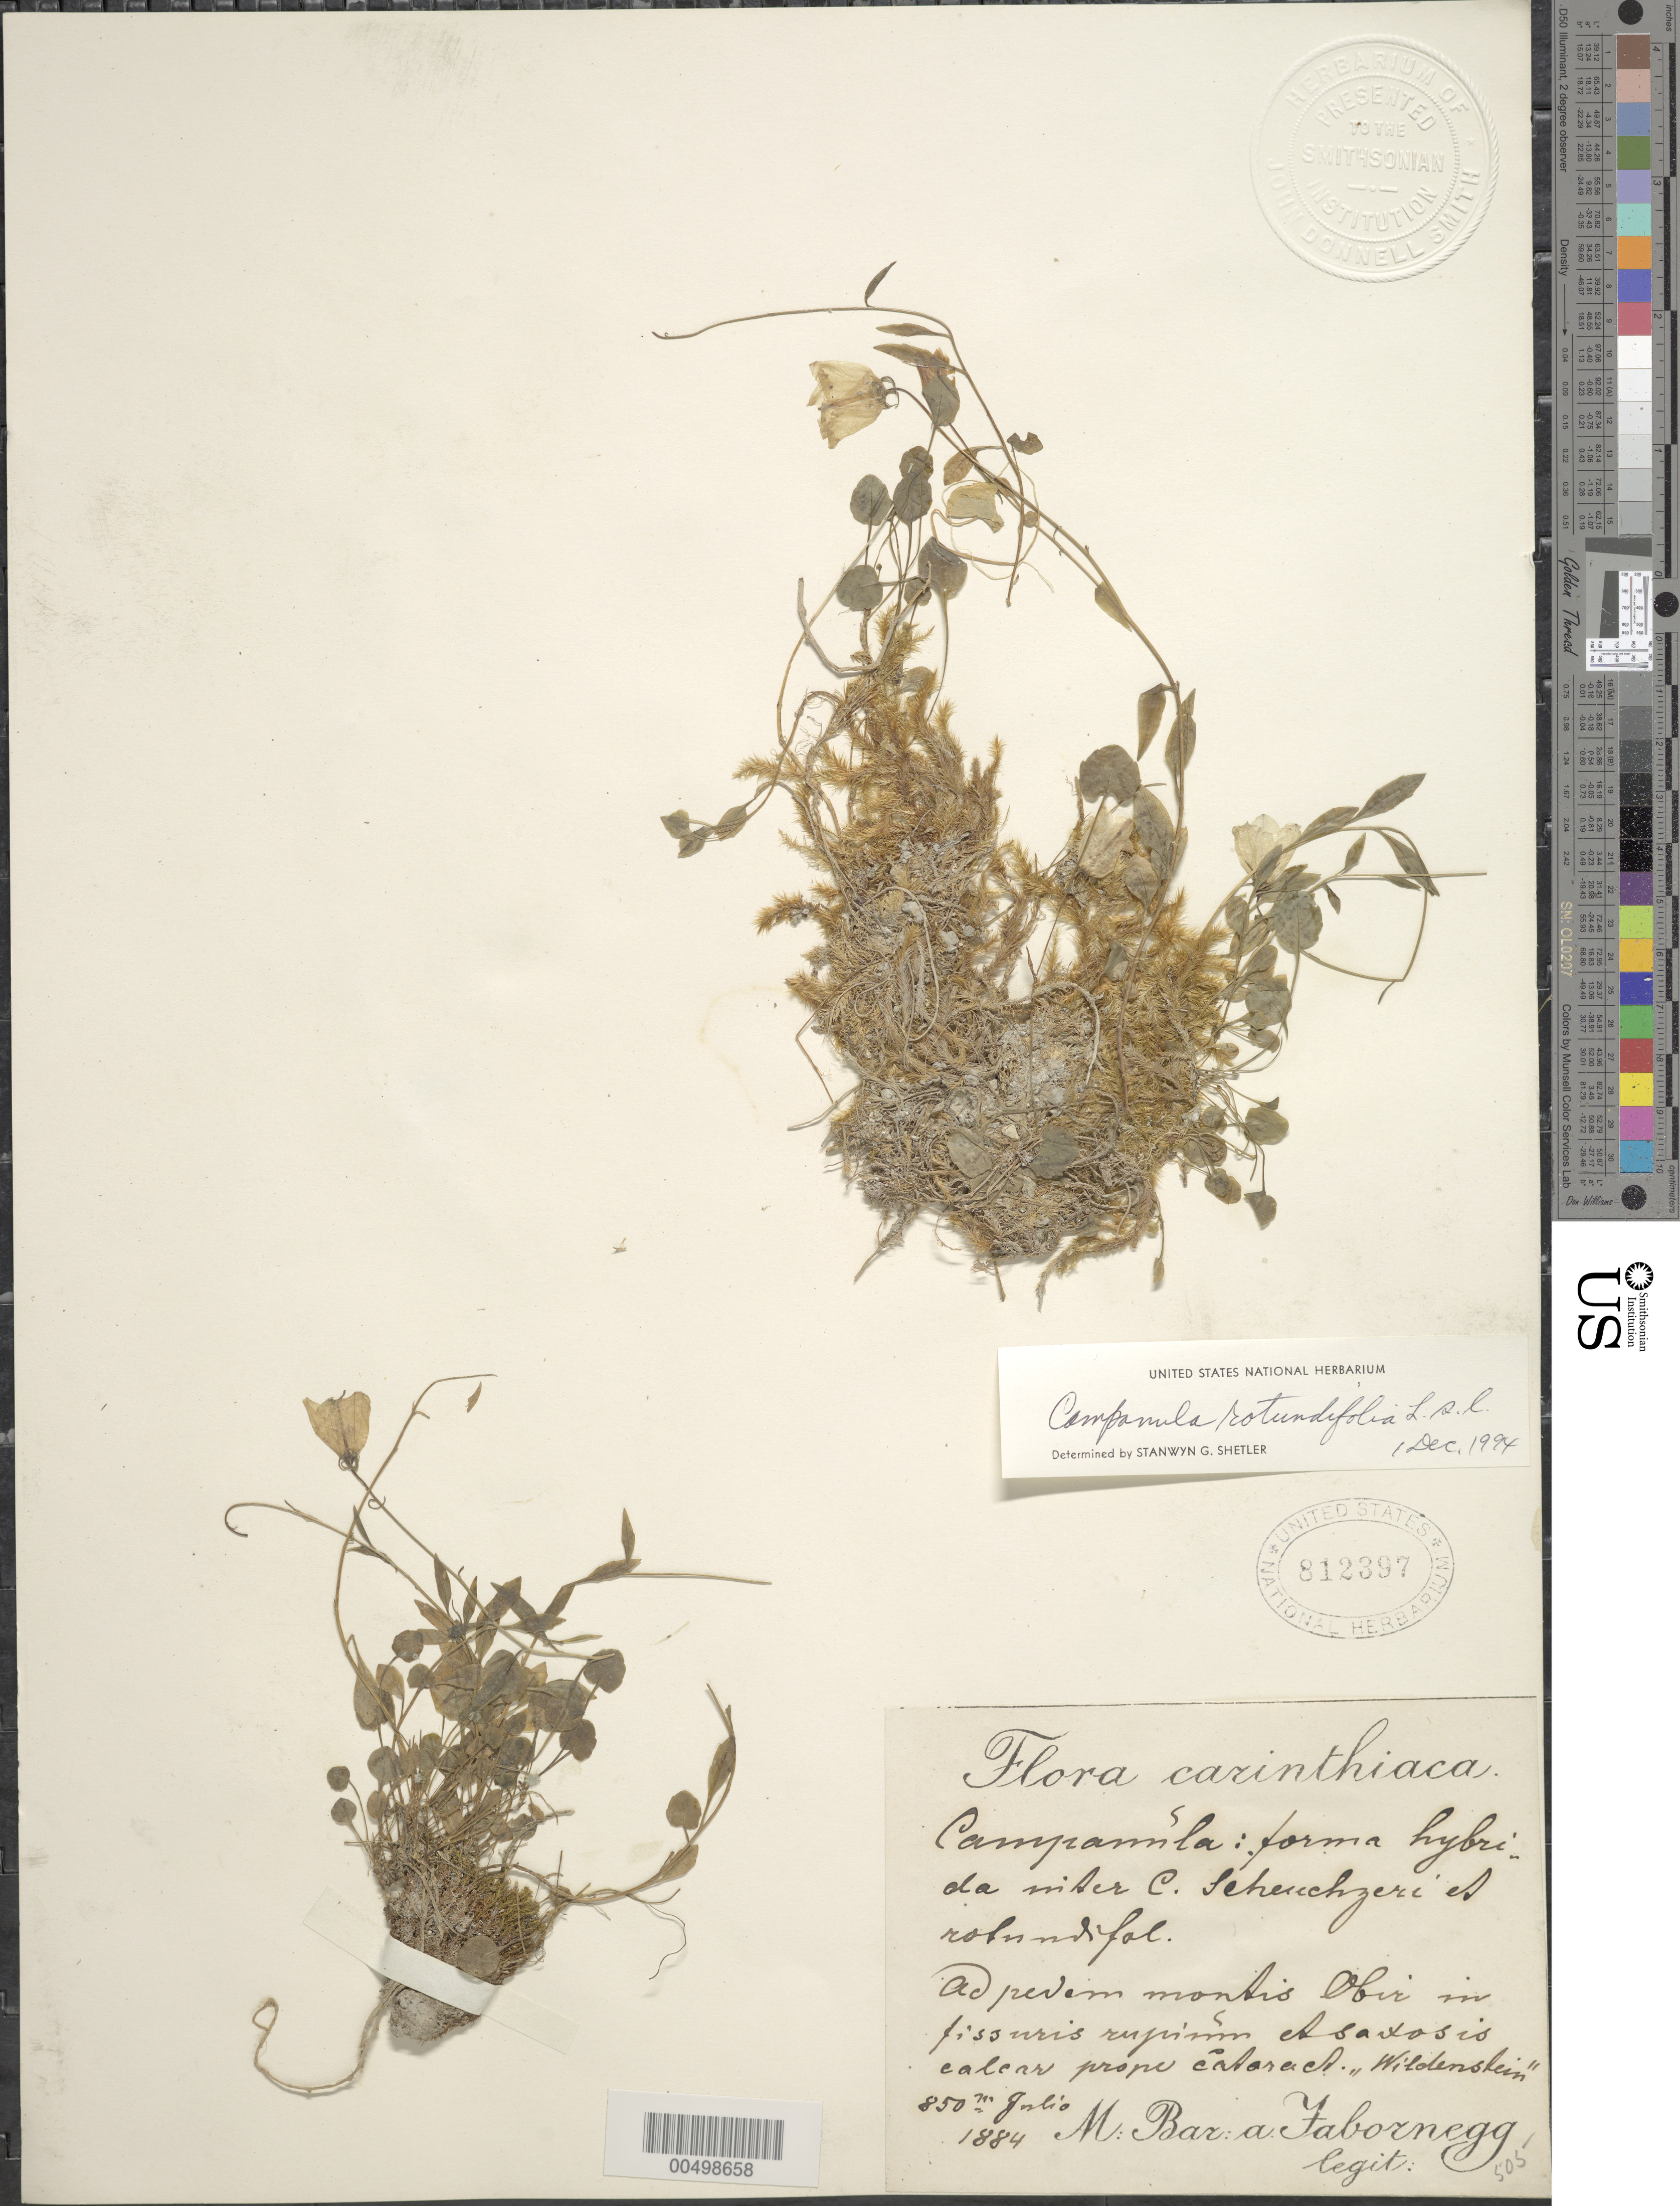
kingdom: Plantae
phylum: Tracheophyta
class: Magnoliopsida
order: Asterales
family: Campanulaceae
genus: Campanula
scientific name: Campanula rotundifolia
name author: L.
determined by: Shetler, Stanwyn G., (US), NMNH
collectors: M. Fabornegg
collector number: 505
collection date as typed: Jul 1814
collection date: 1814-07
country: Austria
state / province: Karnten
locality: Ad pedem montis Obir; prope cataract "Wildenstein" [at foot of Mt. Obir near "Wildenstein" Falls (Wildensteiner Waterfall]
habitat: in fissuris rupium et saxosis calcar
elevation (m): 850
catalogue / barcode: US 812397